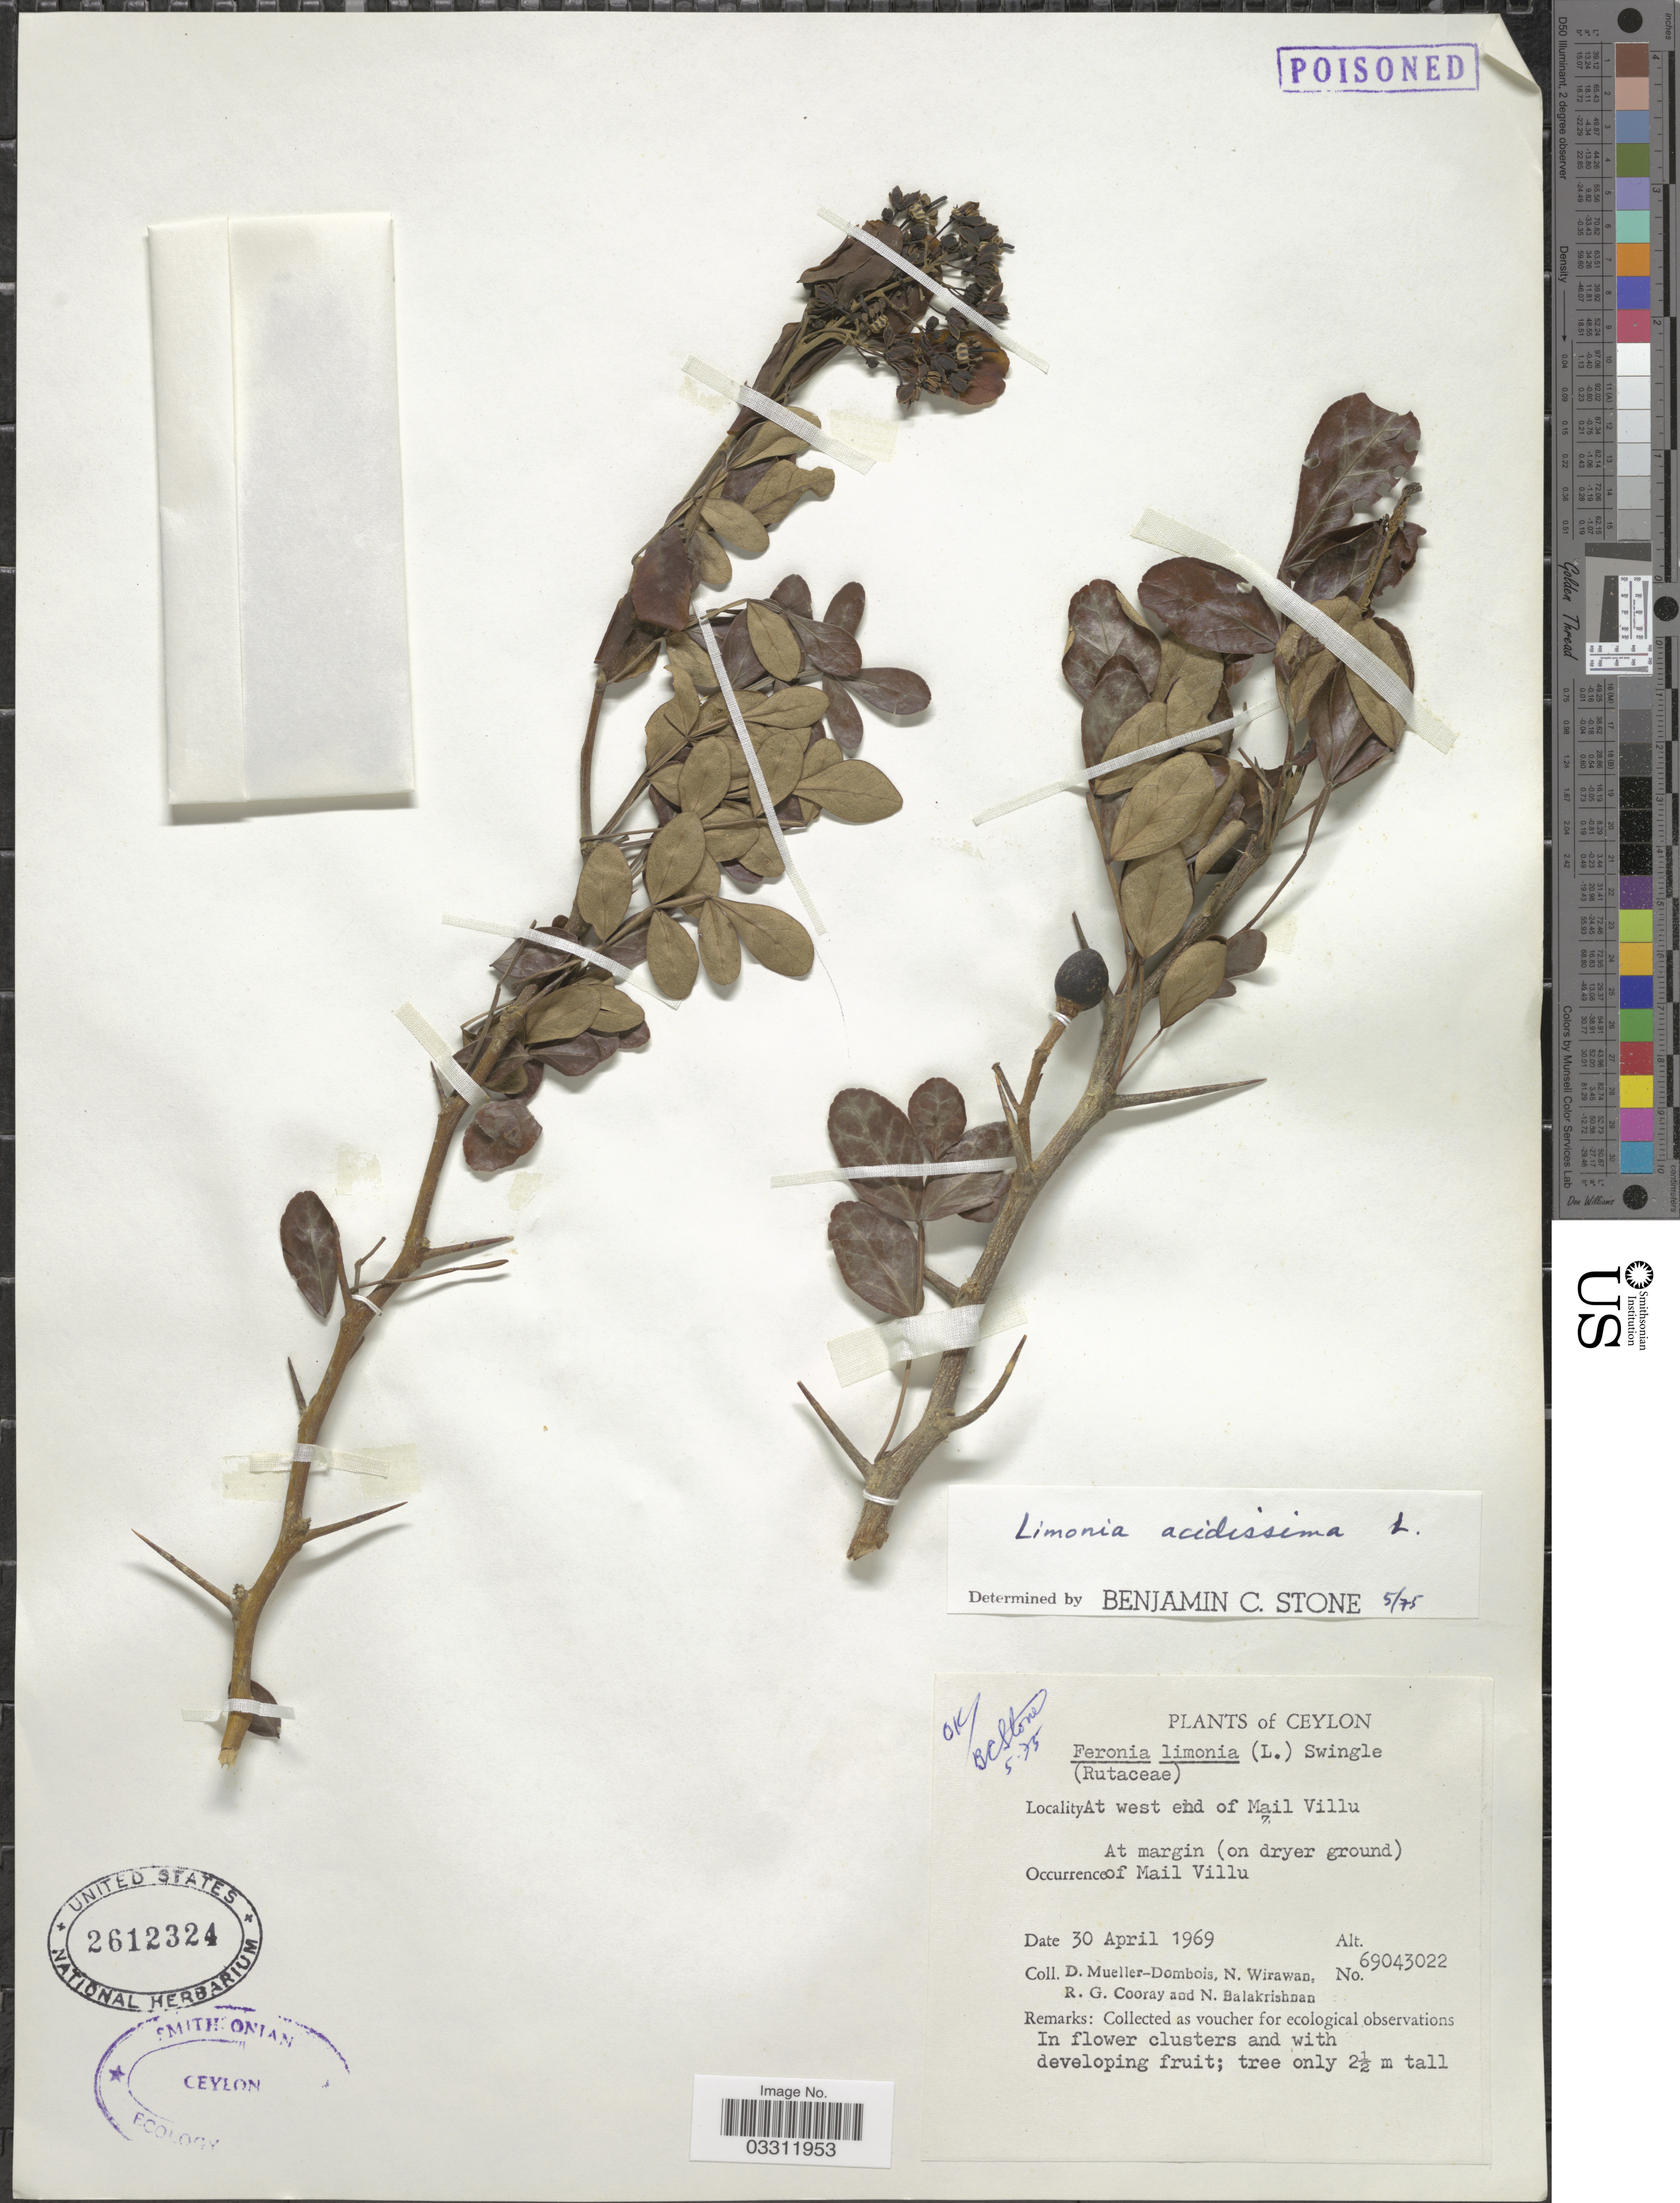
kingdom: Plantae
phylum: Tracheophyta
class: Magnoliopsida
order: Sapindales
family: Rutaceae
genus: Limonia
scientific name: Limonia acidissima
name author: L.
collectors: D. Mueller-Dombois, N. Wirawan, R. Cooray & N. Balakrishnan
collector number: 69043022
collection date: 1969-04-30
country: Sri Lanka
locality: Ceylon, At west end of Mail Villu.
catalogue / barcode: US 2612324